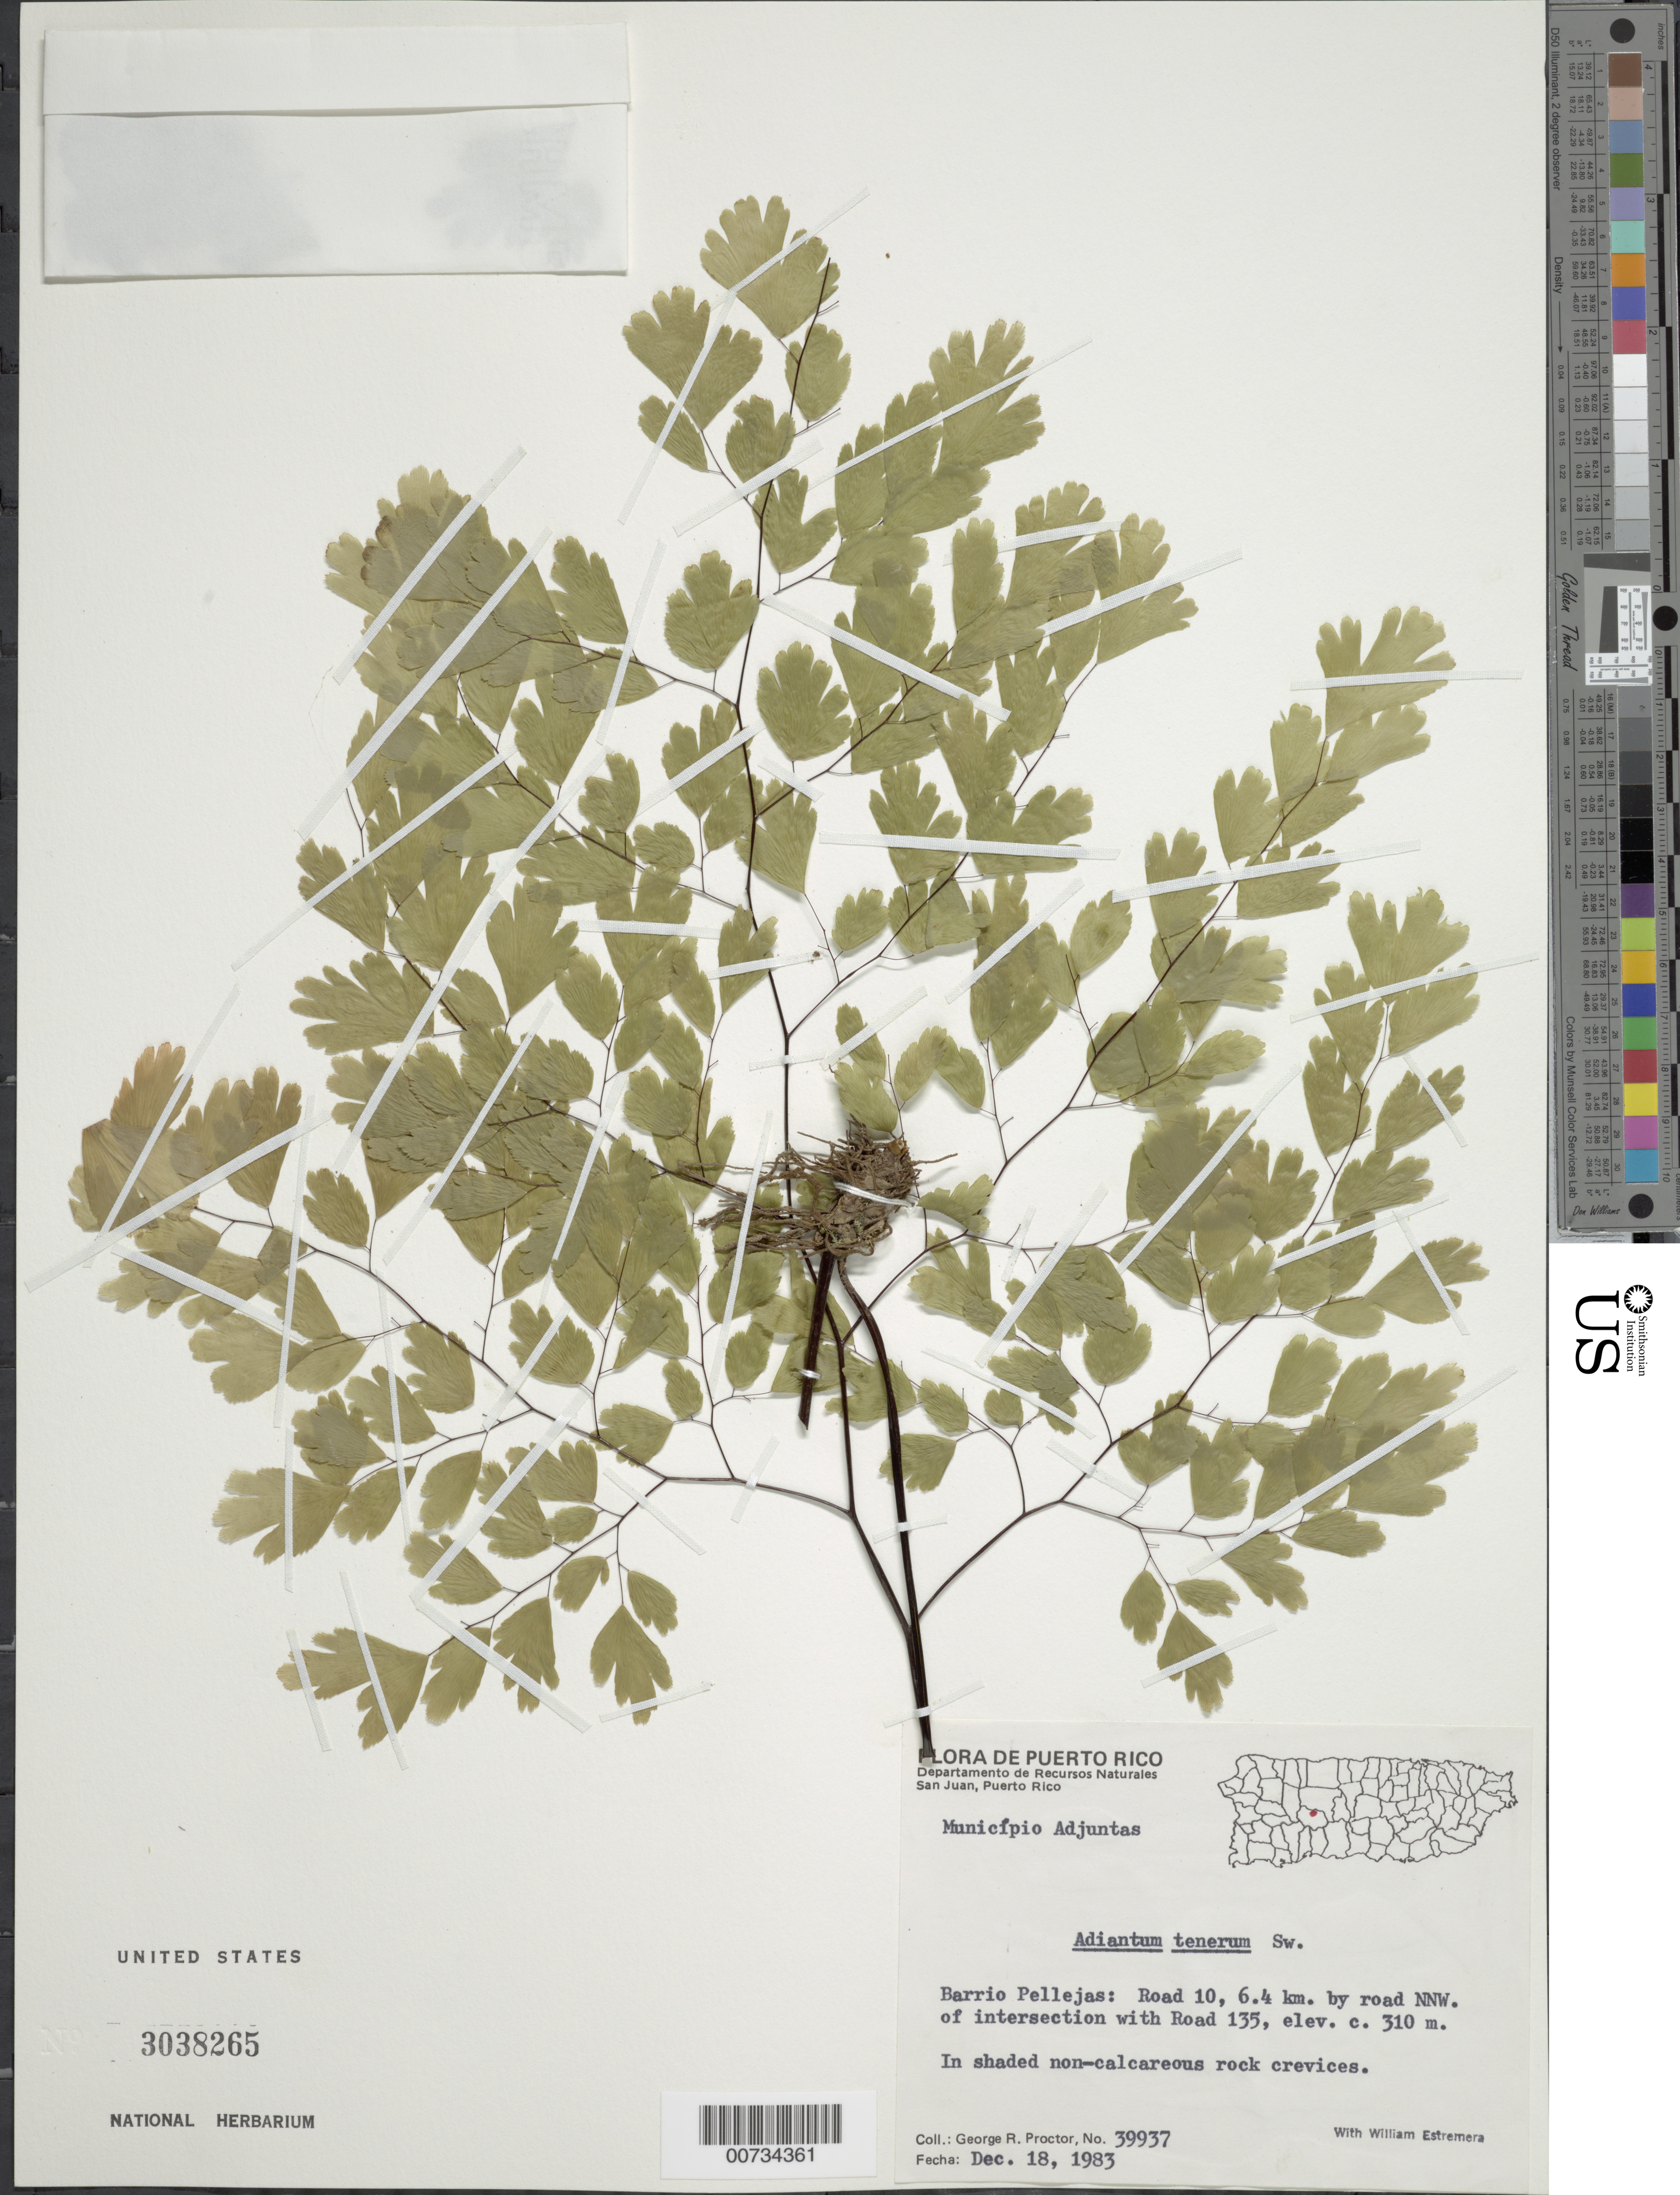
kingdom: Plantae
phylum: Tracheophyta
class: Polypodiopsida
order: Polypodiales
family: Pteridaceae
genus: Adiantum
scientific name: Adiantum tenerum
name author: Sw.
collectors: G. R. Proctor & W. Estremera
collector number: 39937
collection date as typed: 18 Dec 1983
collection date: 1983-12-18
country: Puerto Rico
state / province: Adjuntas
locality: Mun. Adjuntas, Barrio Pellejas: Road 10, km 6.4 by road NNW of intersection w/Road 135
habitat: In shaded non-calcareous rock crevices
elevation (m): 310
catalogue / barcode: US 3038265